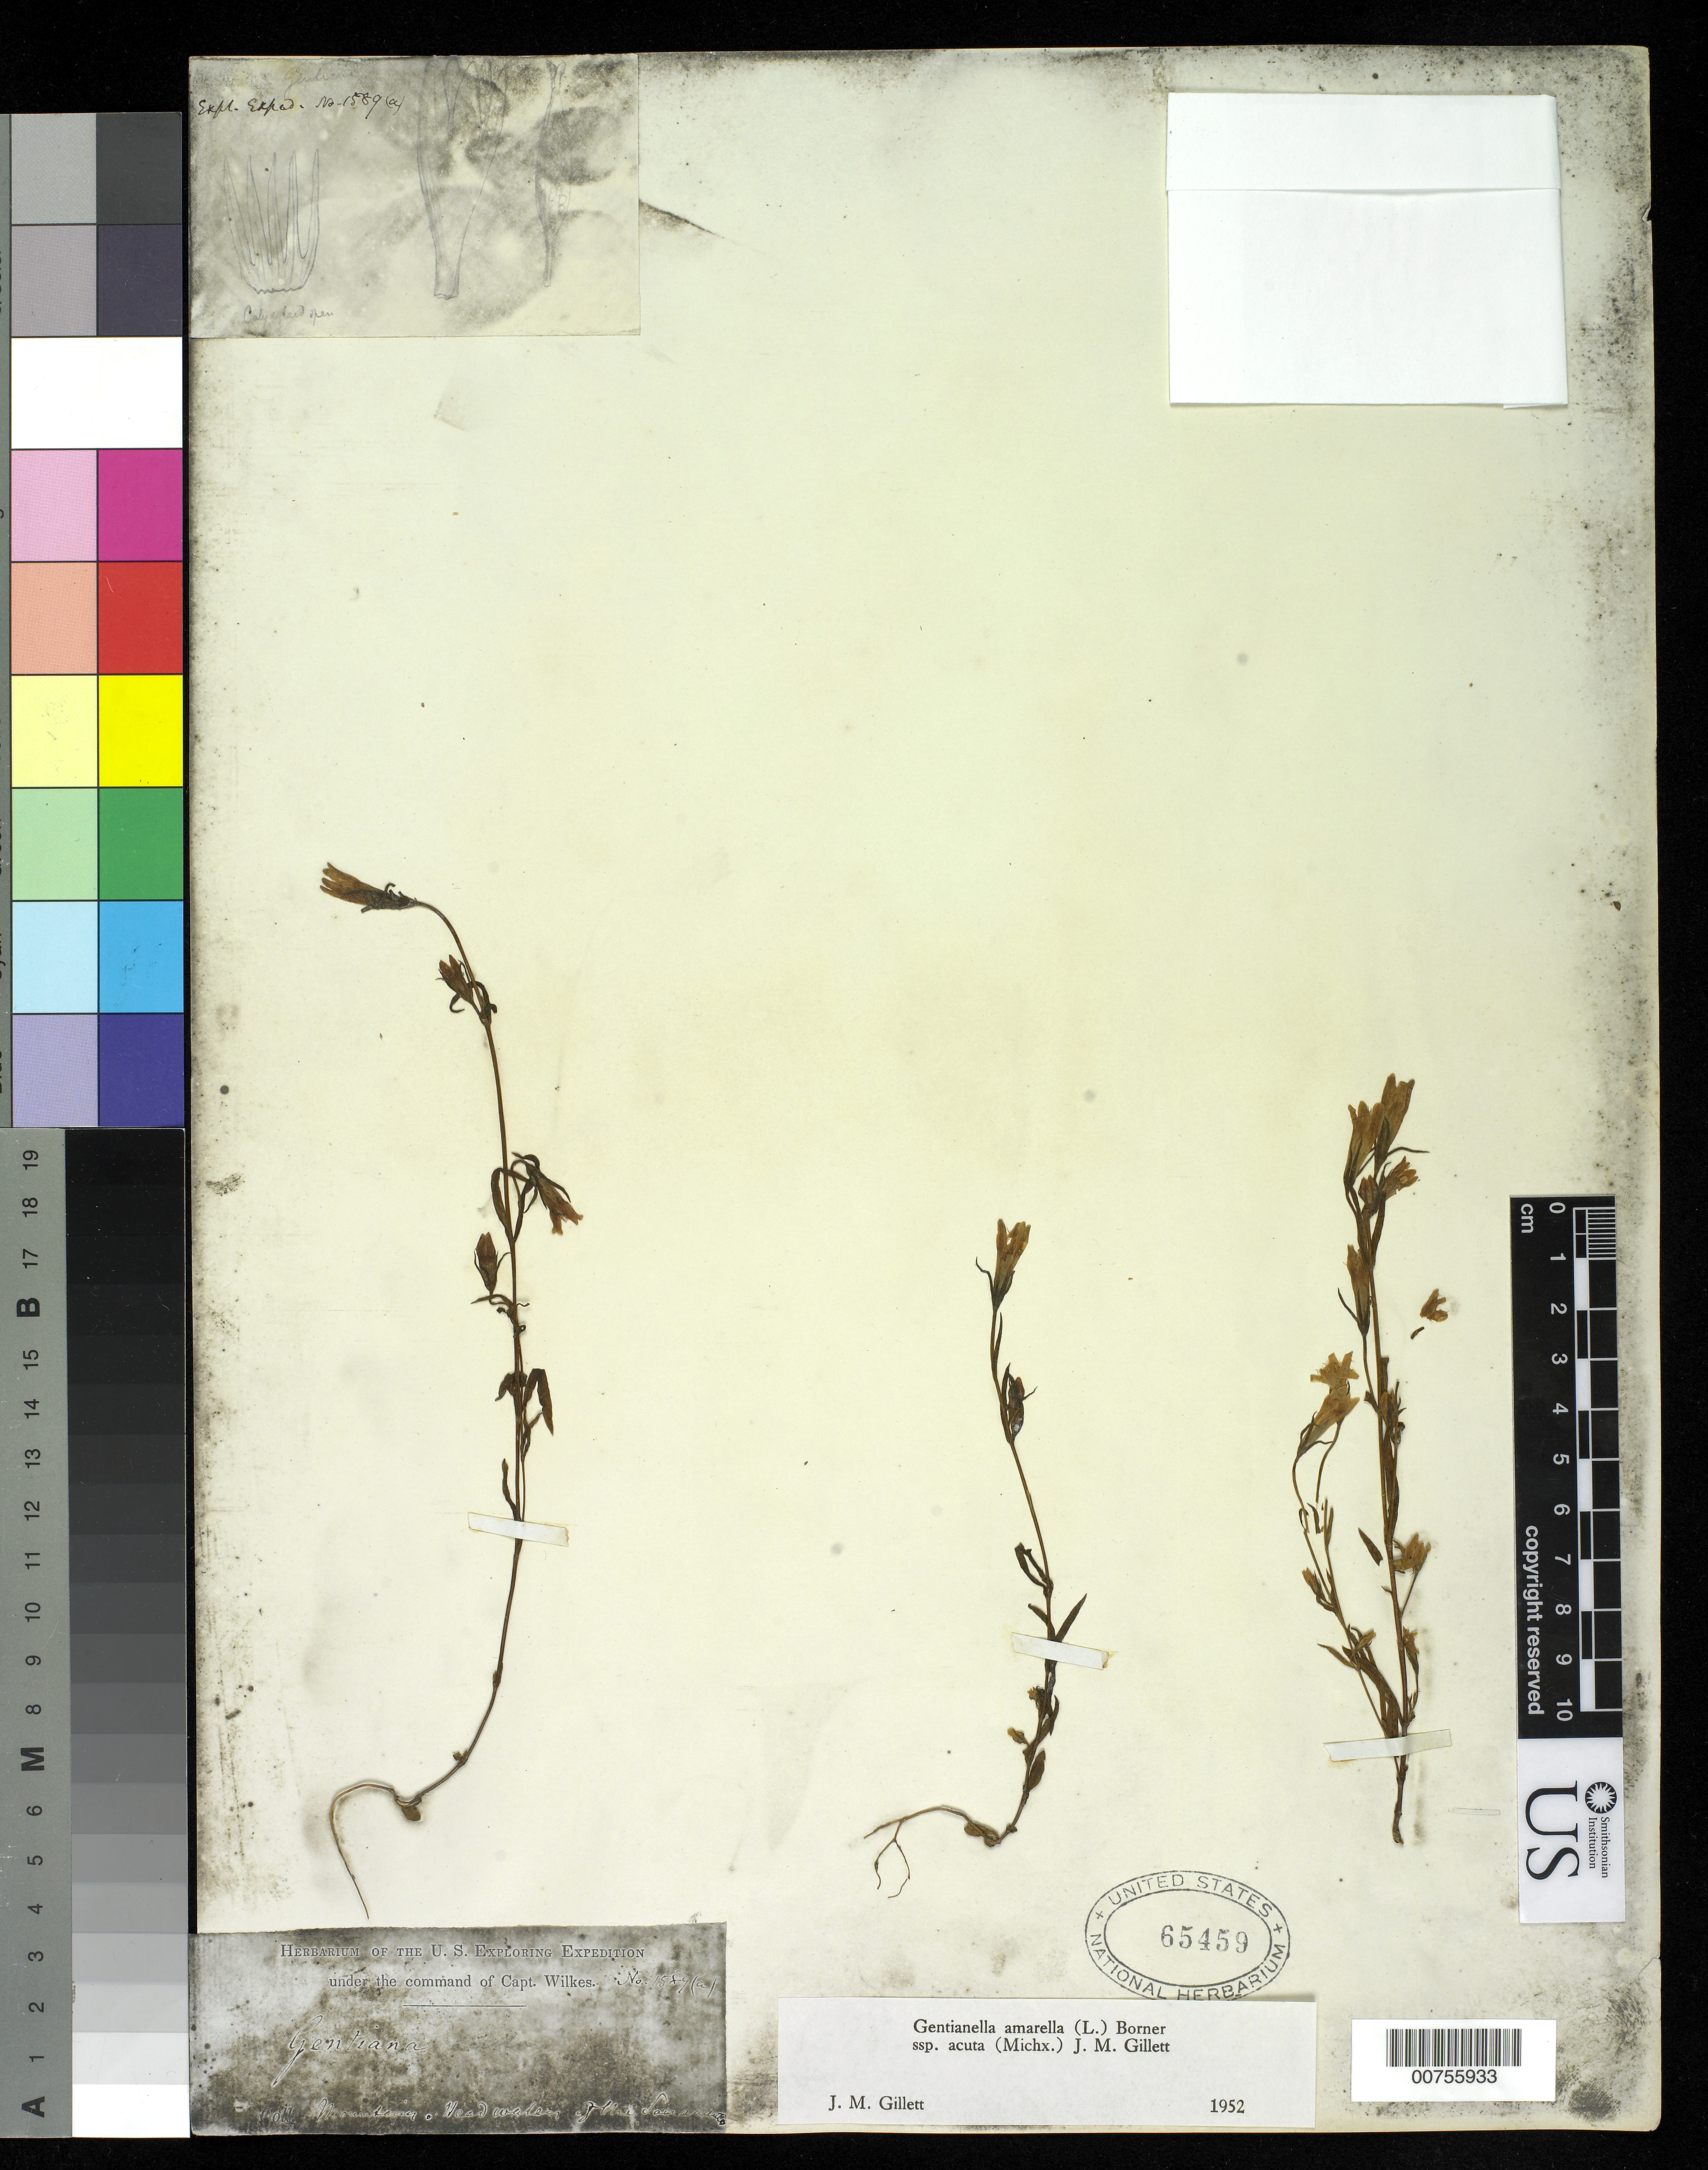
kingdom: Plantae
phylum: Tracheophyta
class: Magnoliopsida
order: Gentianales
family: Gentianaceae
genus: Gentianella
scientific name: Gentianella amarella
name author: (L.) Börner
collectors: Wilkes Explor. Exped.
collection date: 1838/1842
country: United States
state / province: California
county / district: Sacramento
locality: Mountain near water of the Sacramento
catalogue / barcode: US 65459